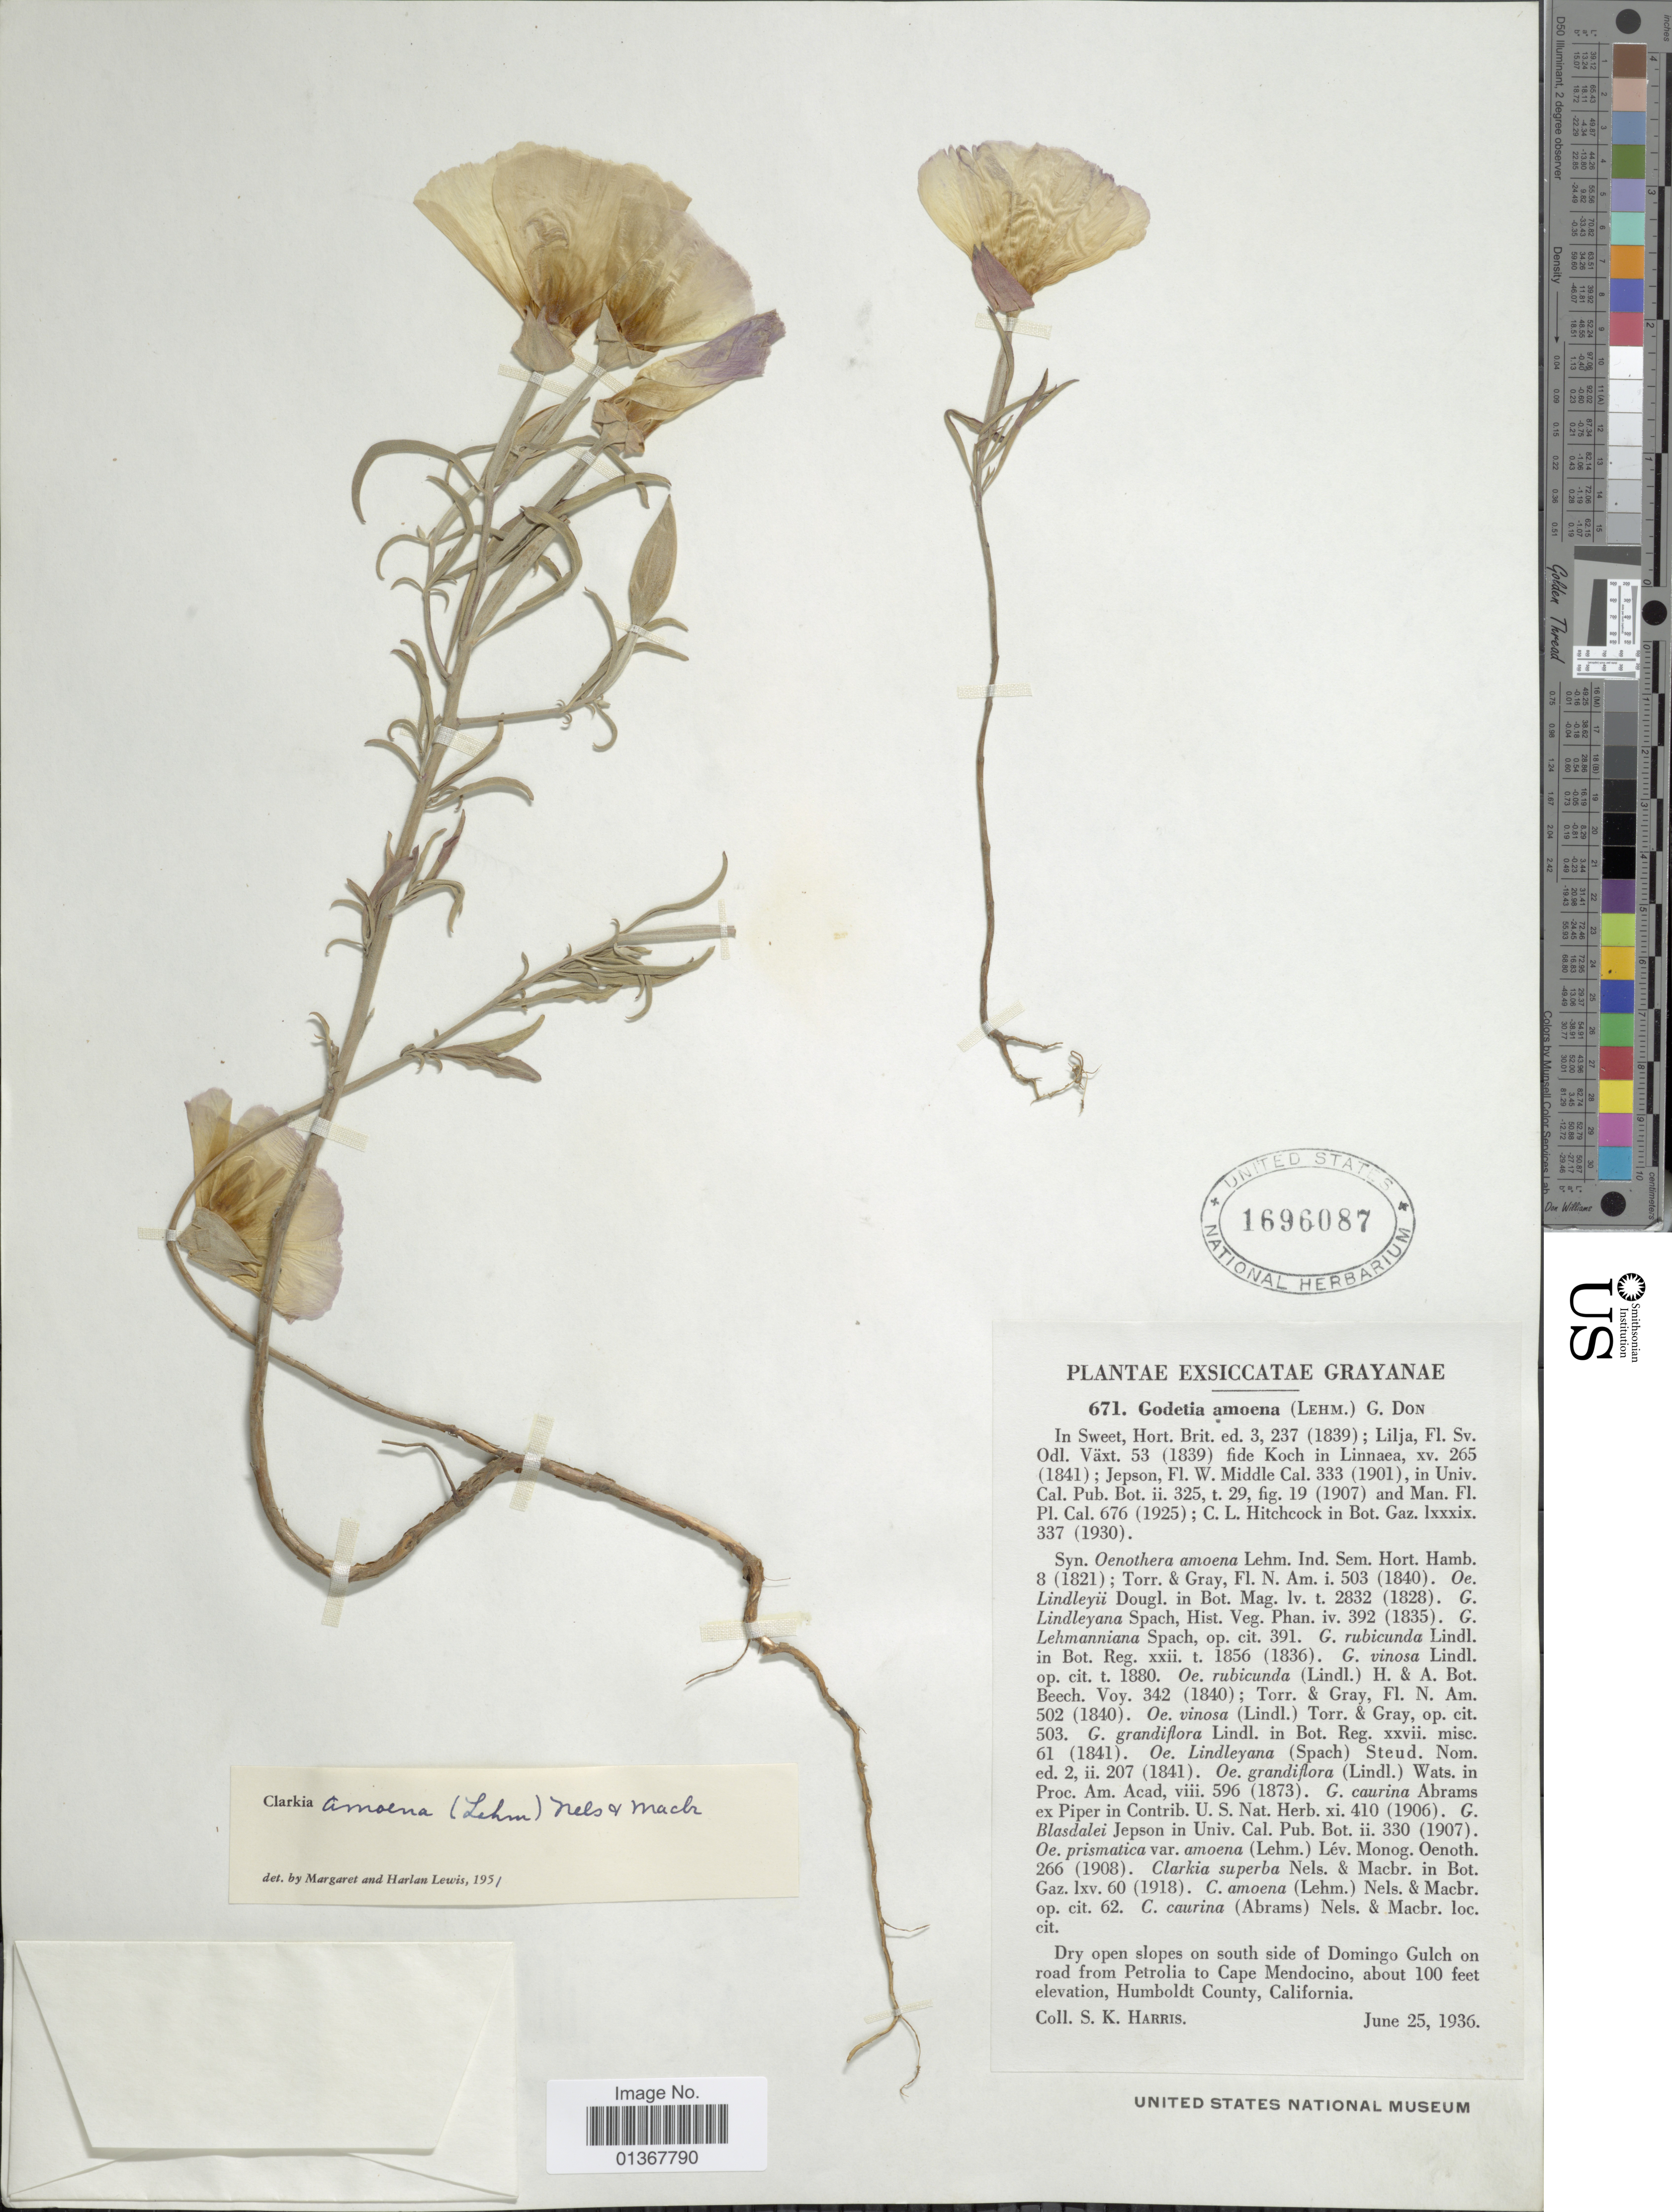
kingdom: Plantae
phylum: Tracheophyta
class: Magnoliopsida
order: Myrtales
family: Onagraceae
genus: Clarkia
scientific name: Clarkia amoena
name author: (Lehm.) A. Nelson & J.F. Macbr.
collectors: S. K. Harris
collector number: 671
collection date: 1936-06-25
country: United States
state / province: California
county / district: Humboldt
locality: Grayanae, Dry open slopes on south side of Domingo Gulch on road from Petrolia to Cape Mendocino, Humboldt County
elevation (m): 30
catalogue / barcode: US 1696087